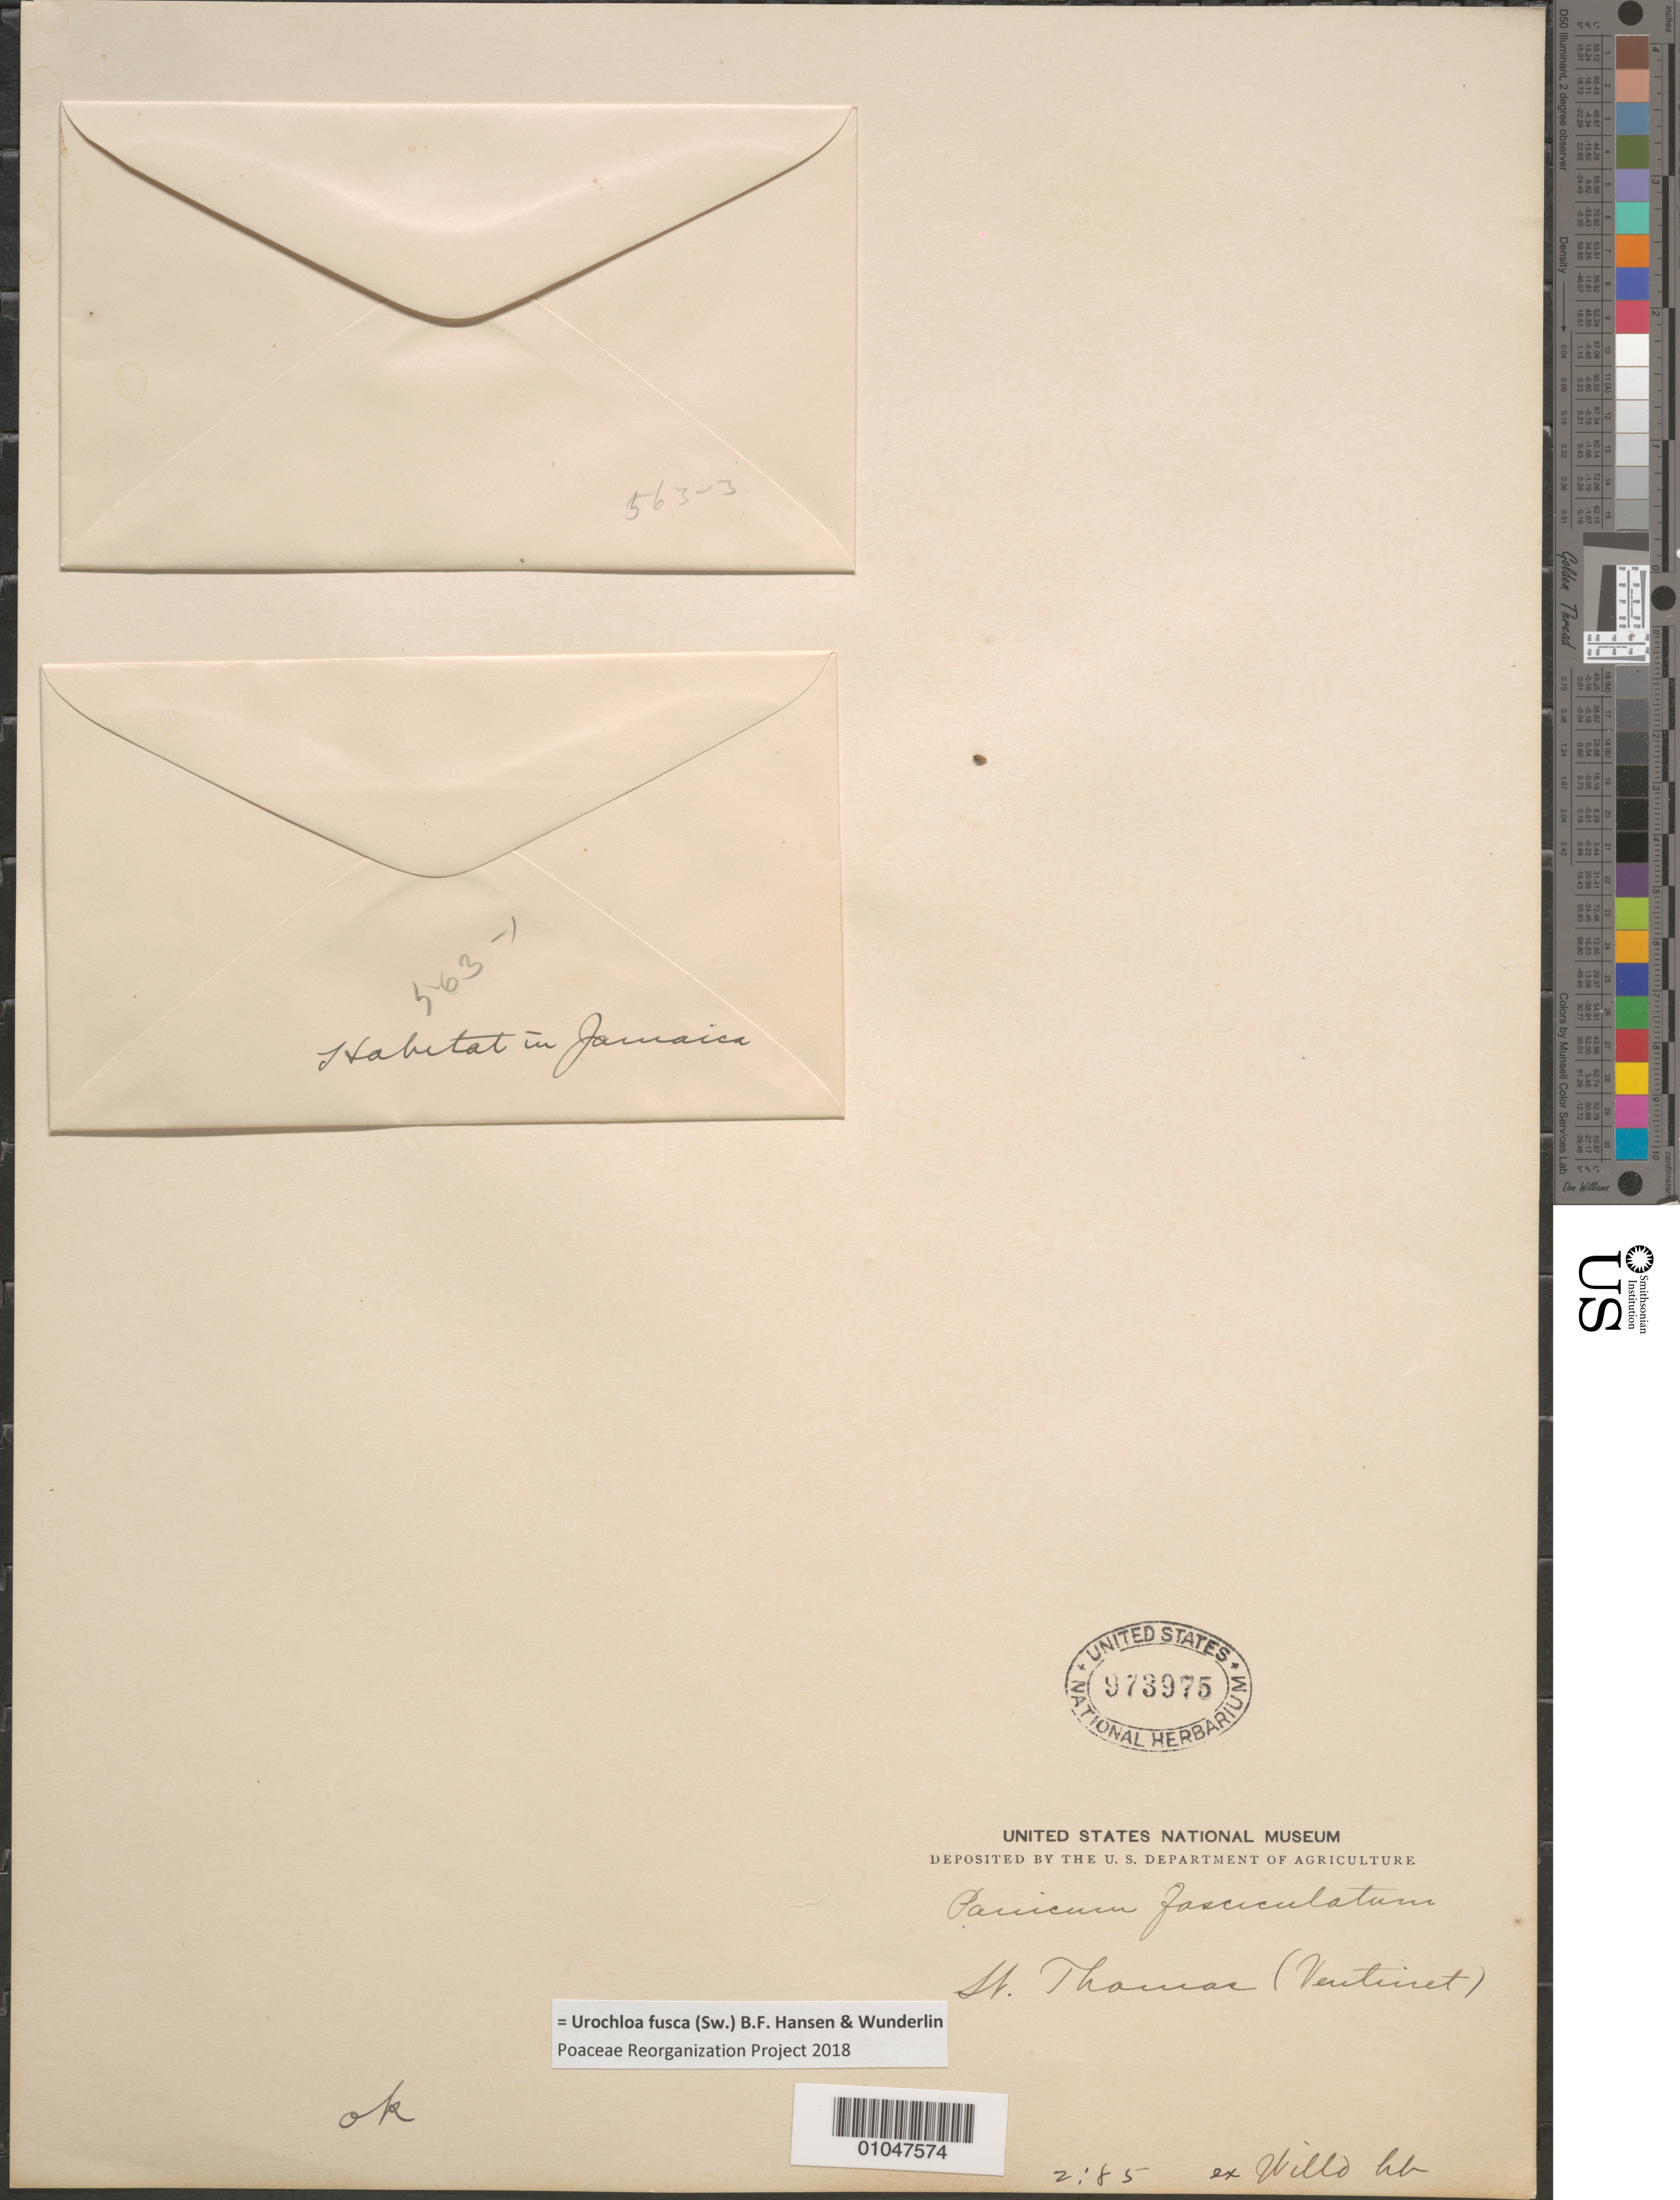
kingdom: Plantae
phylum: Tracheophyta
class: Liliopsida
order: Poales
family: Poaceae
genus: Panicum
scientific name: Panicum fasciculatum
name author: Sw.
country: U.S. Virgin Islands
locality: St. Thomas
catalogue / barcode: US 973975